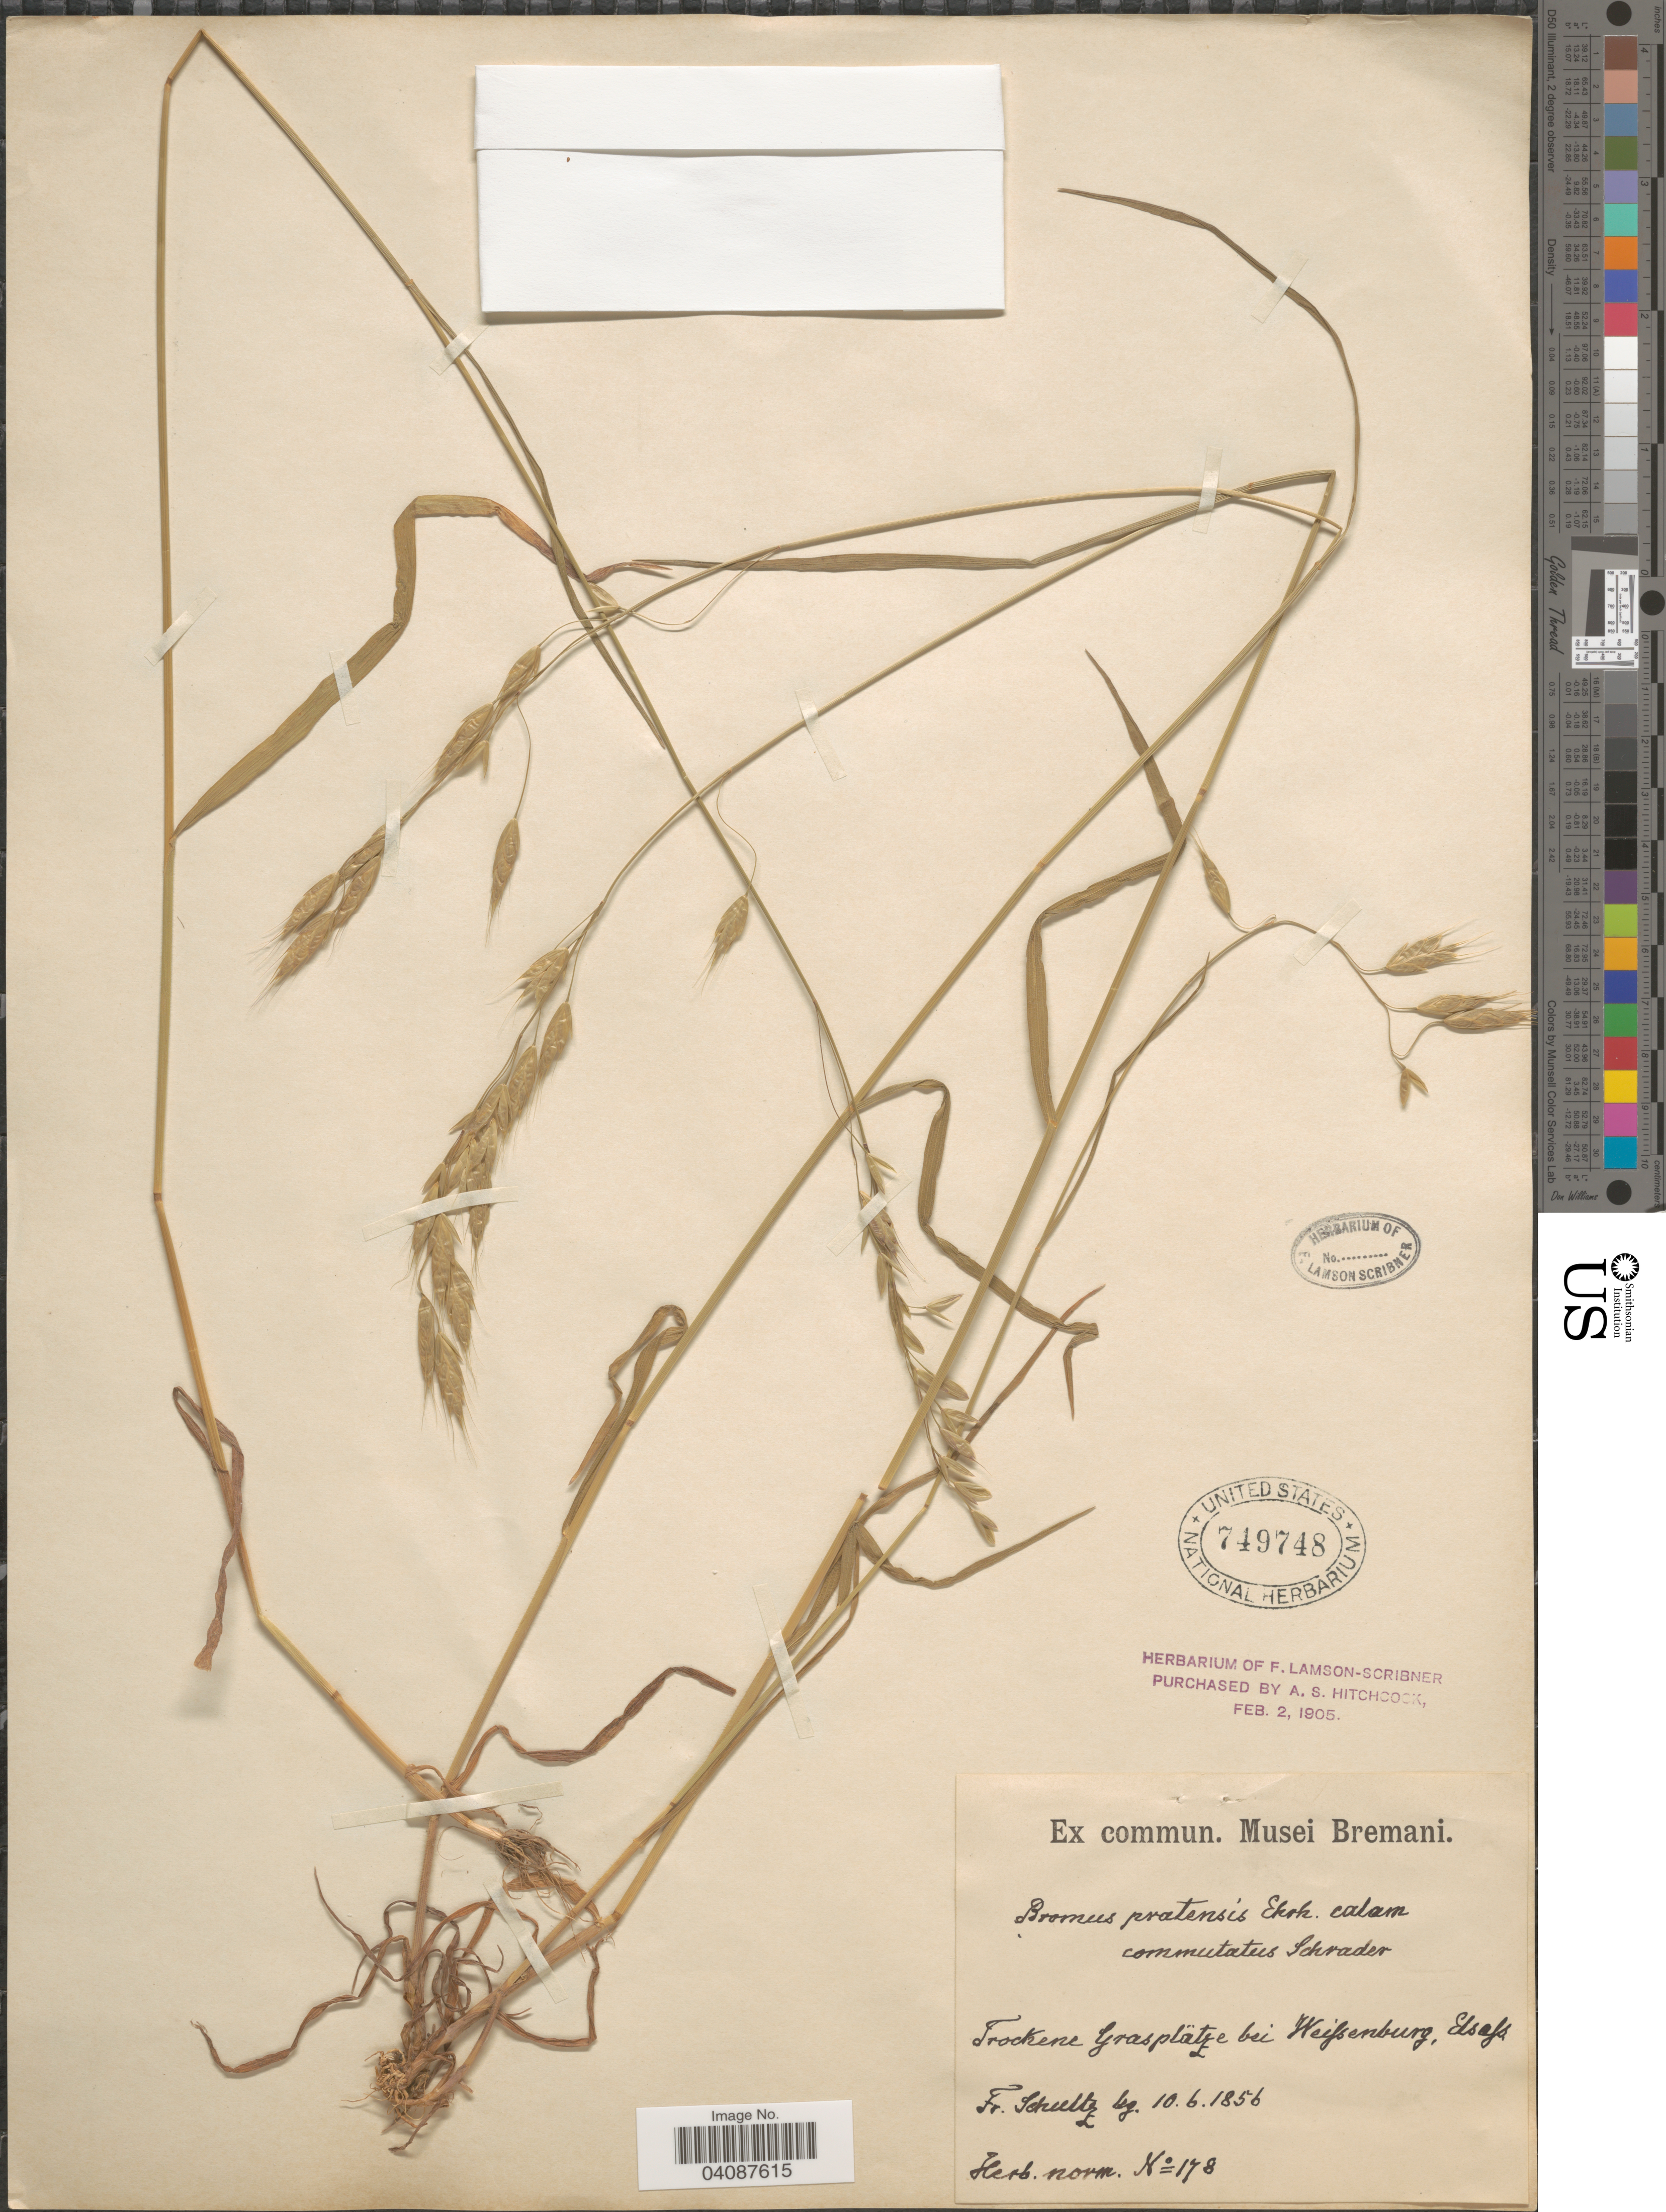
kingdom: Plantae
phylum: Tracheophyta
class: Liliopsida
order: Poales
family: Poaceae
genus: Bromus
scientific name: Bromus commutatus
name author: Schrad.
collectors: F. Schultz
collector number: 178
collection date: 1856-06-10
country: France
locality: Trockene Grasplätze bei Weissenburg, Elsass.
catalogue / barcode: US 749748